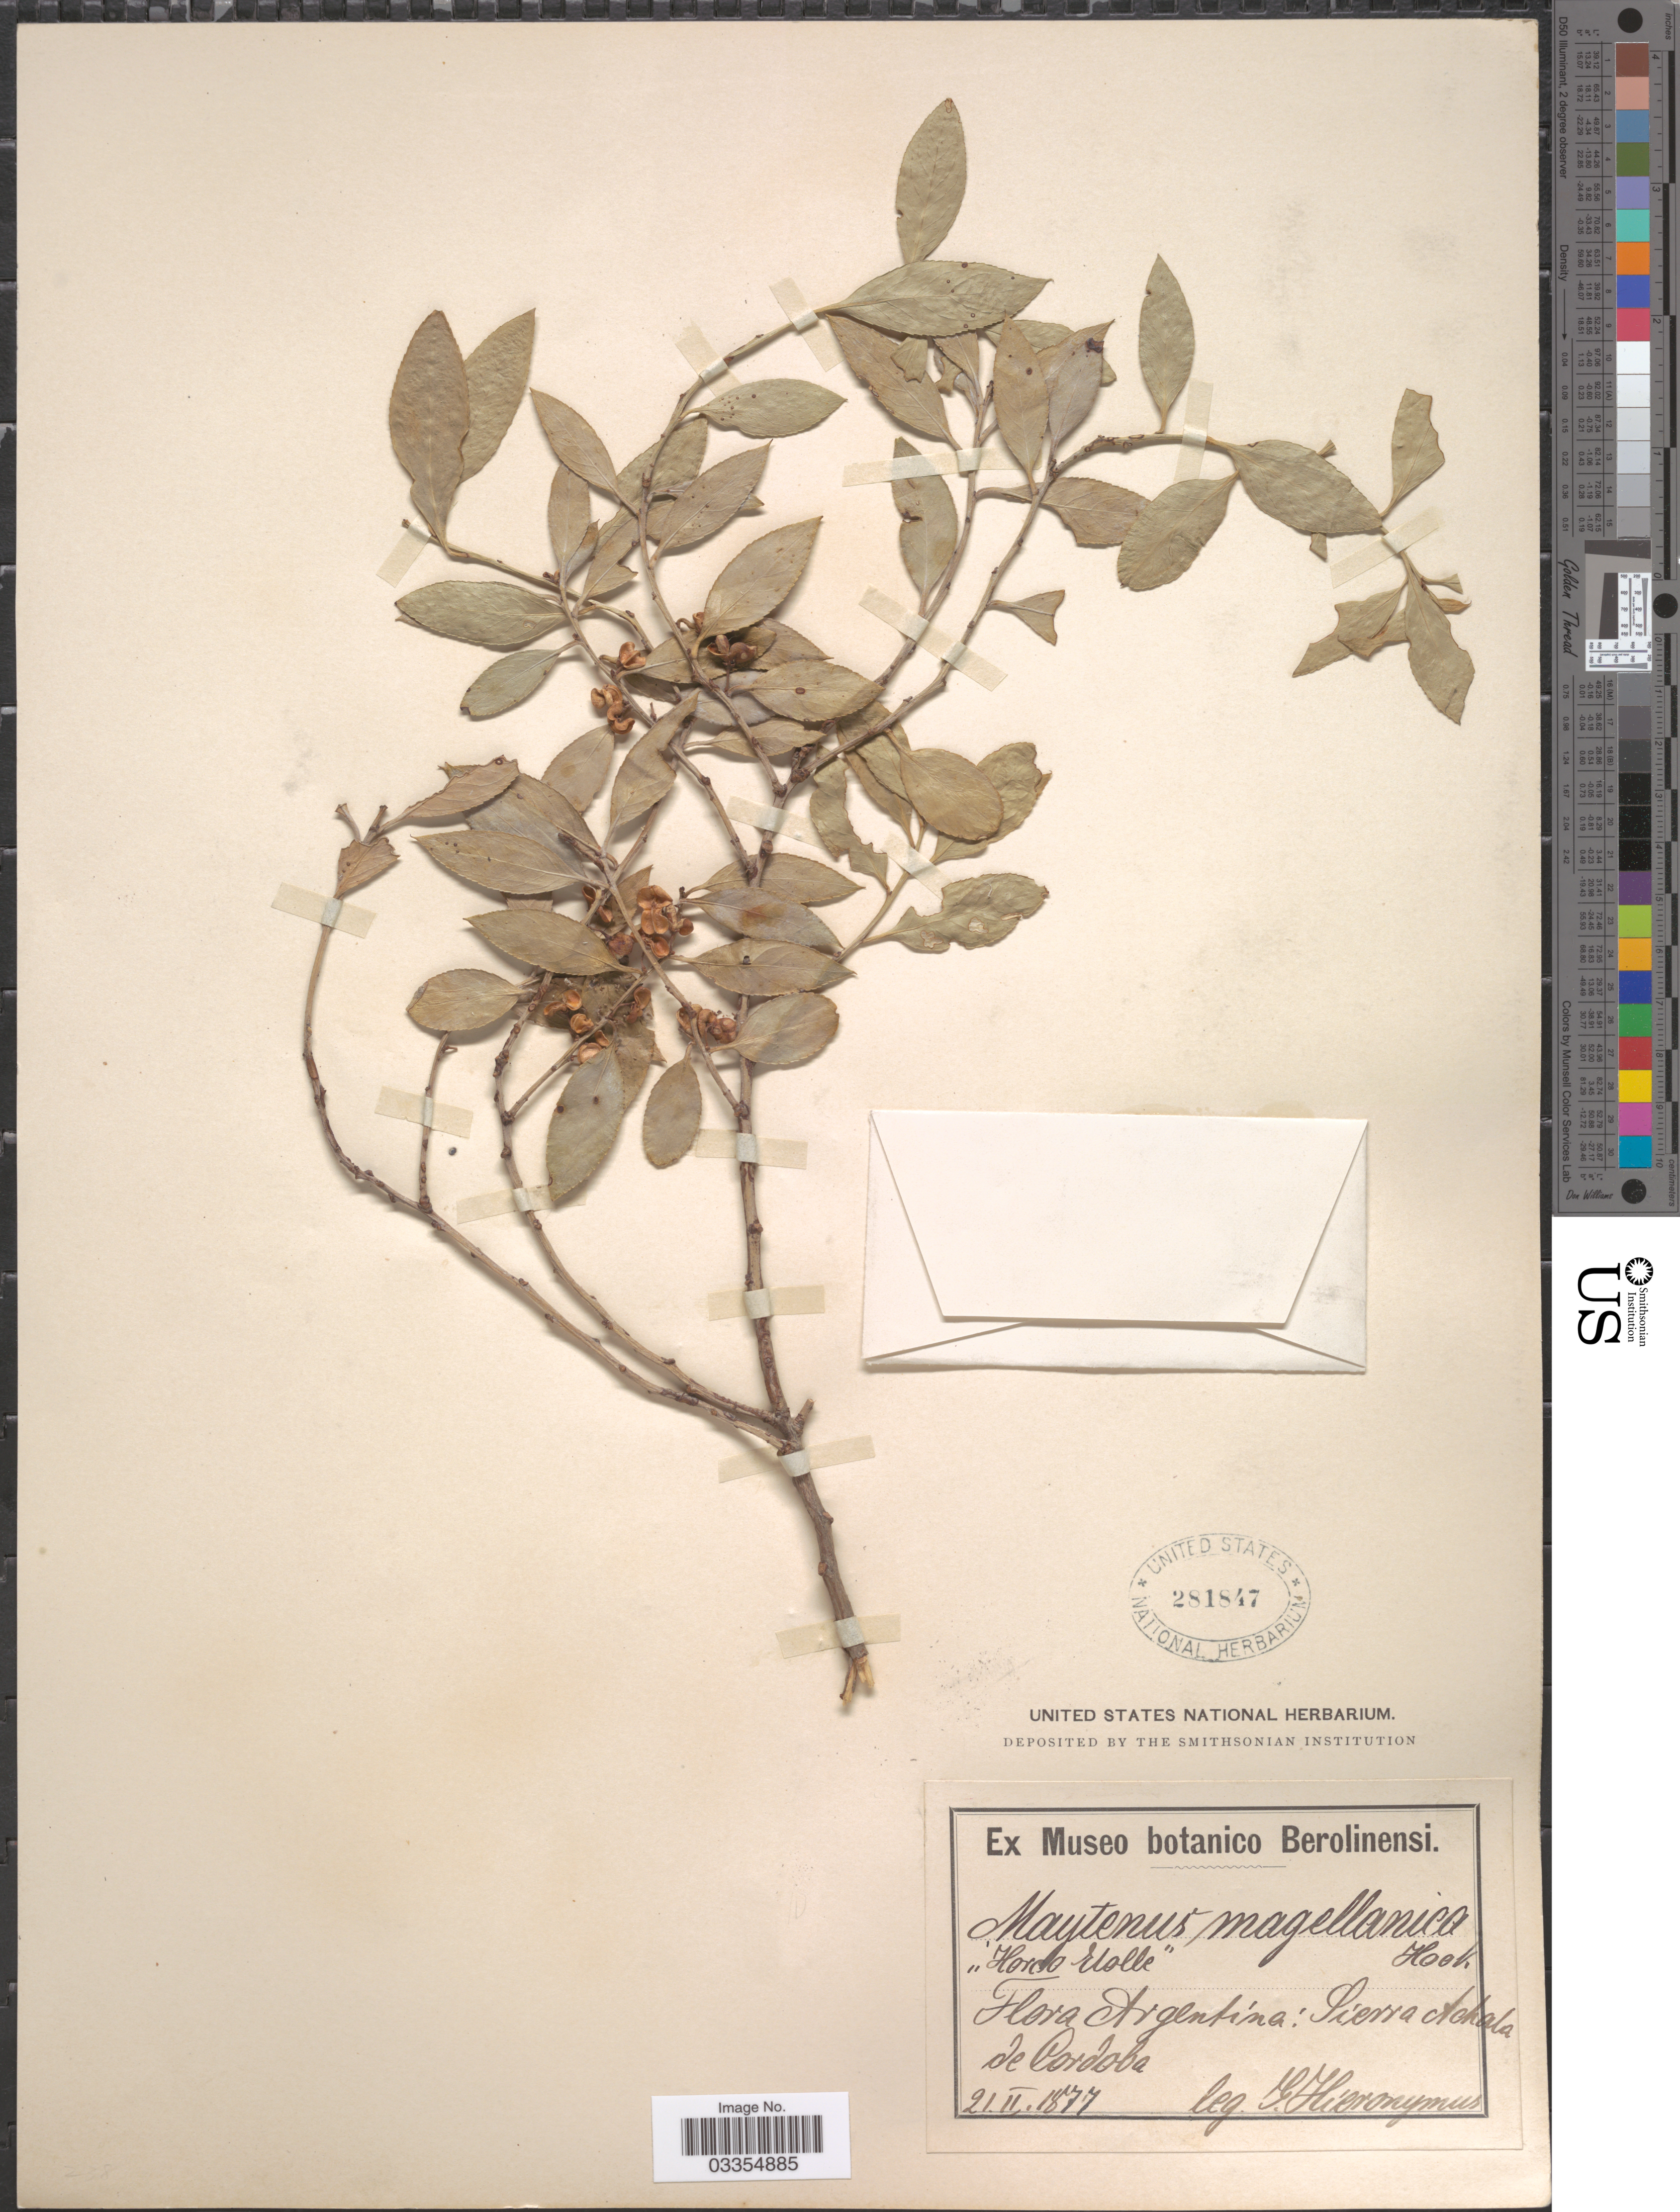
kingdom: Plantae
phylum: Tracheophyta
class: Magnoliopsida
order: Celastrales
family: Celastraceae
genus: Maytenus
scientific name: Maytenus magellanica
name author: (Lam.) Hook. f.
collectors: G. H. Hieronymus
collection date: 1877-02-21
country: Argentina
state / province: Cordoba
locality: Sierra Achala de Cordoba.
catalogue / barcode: US 281847